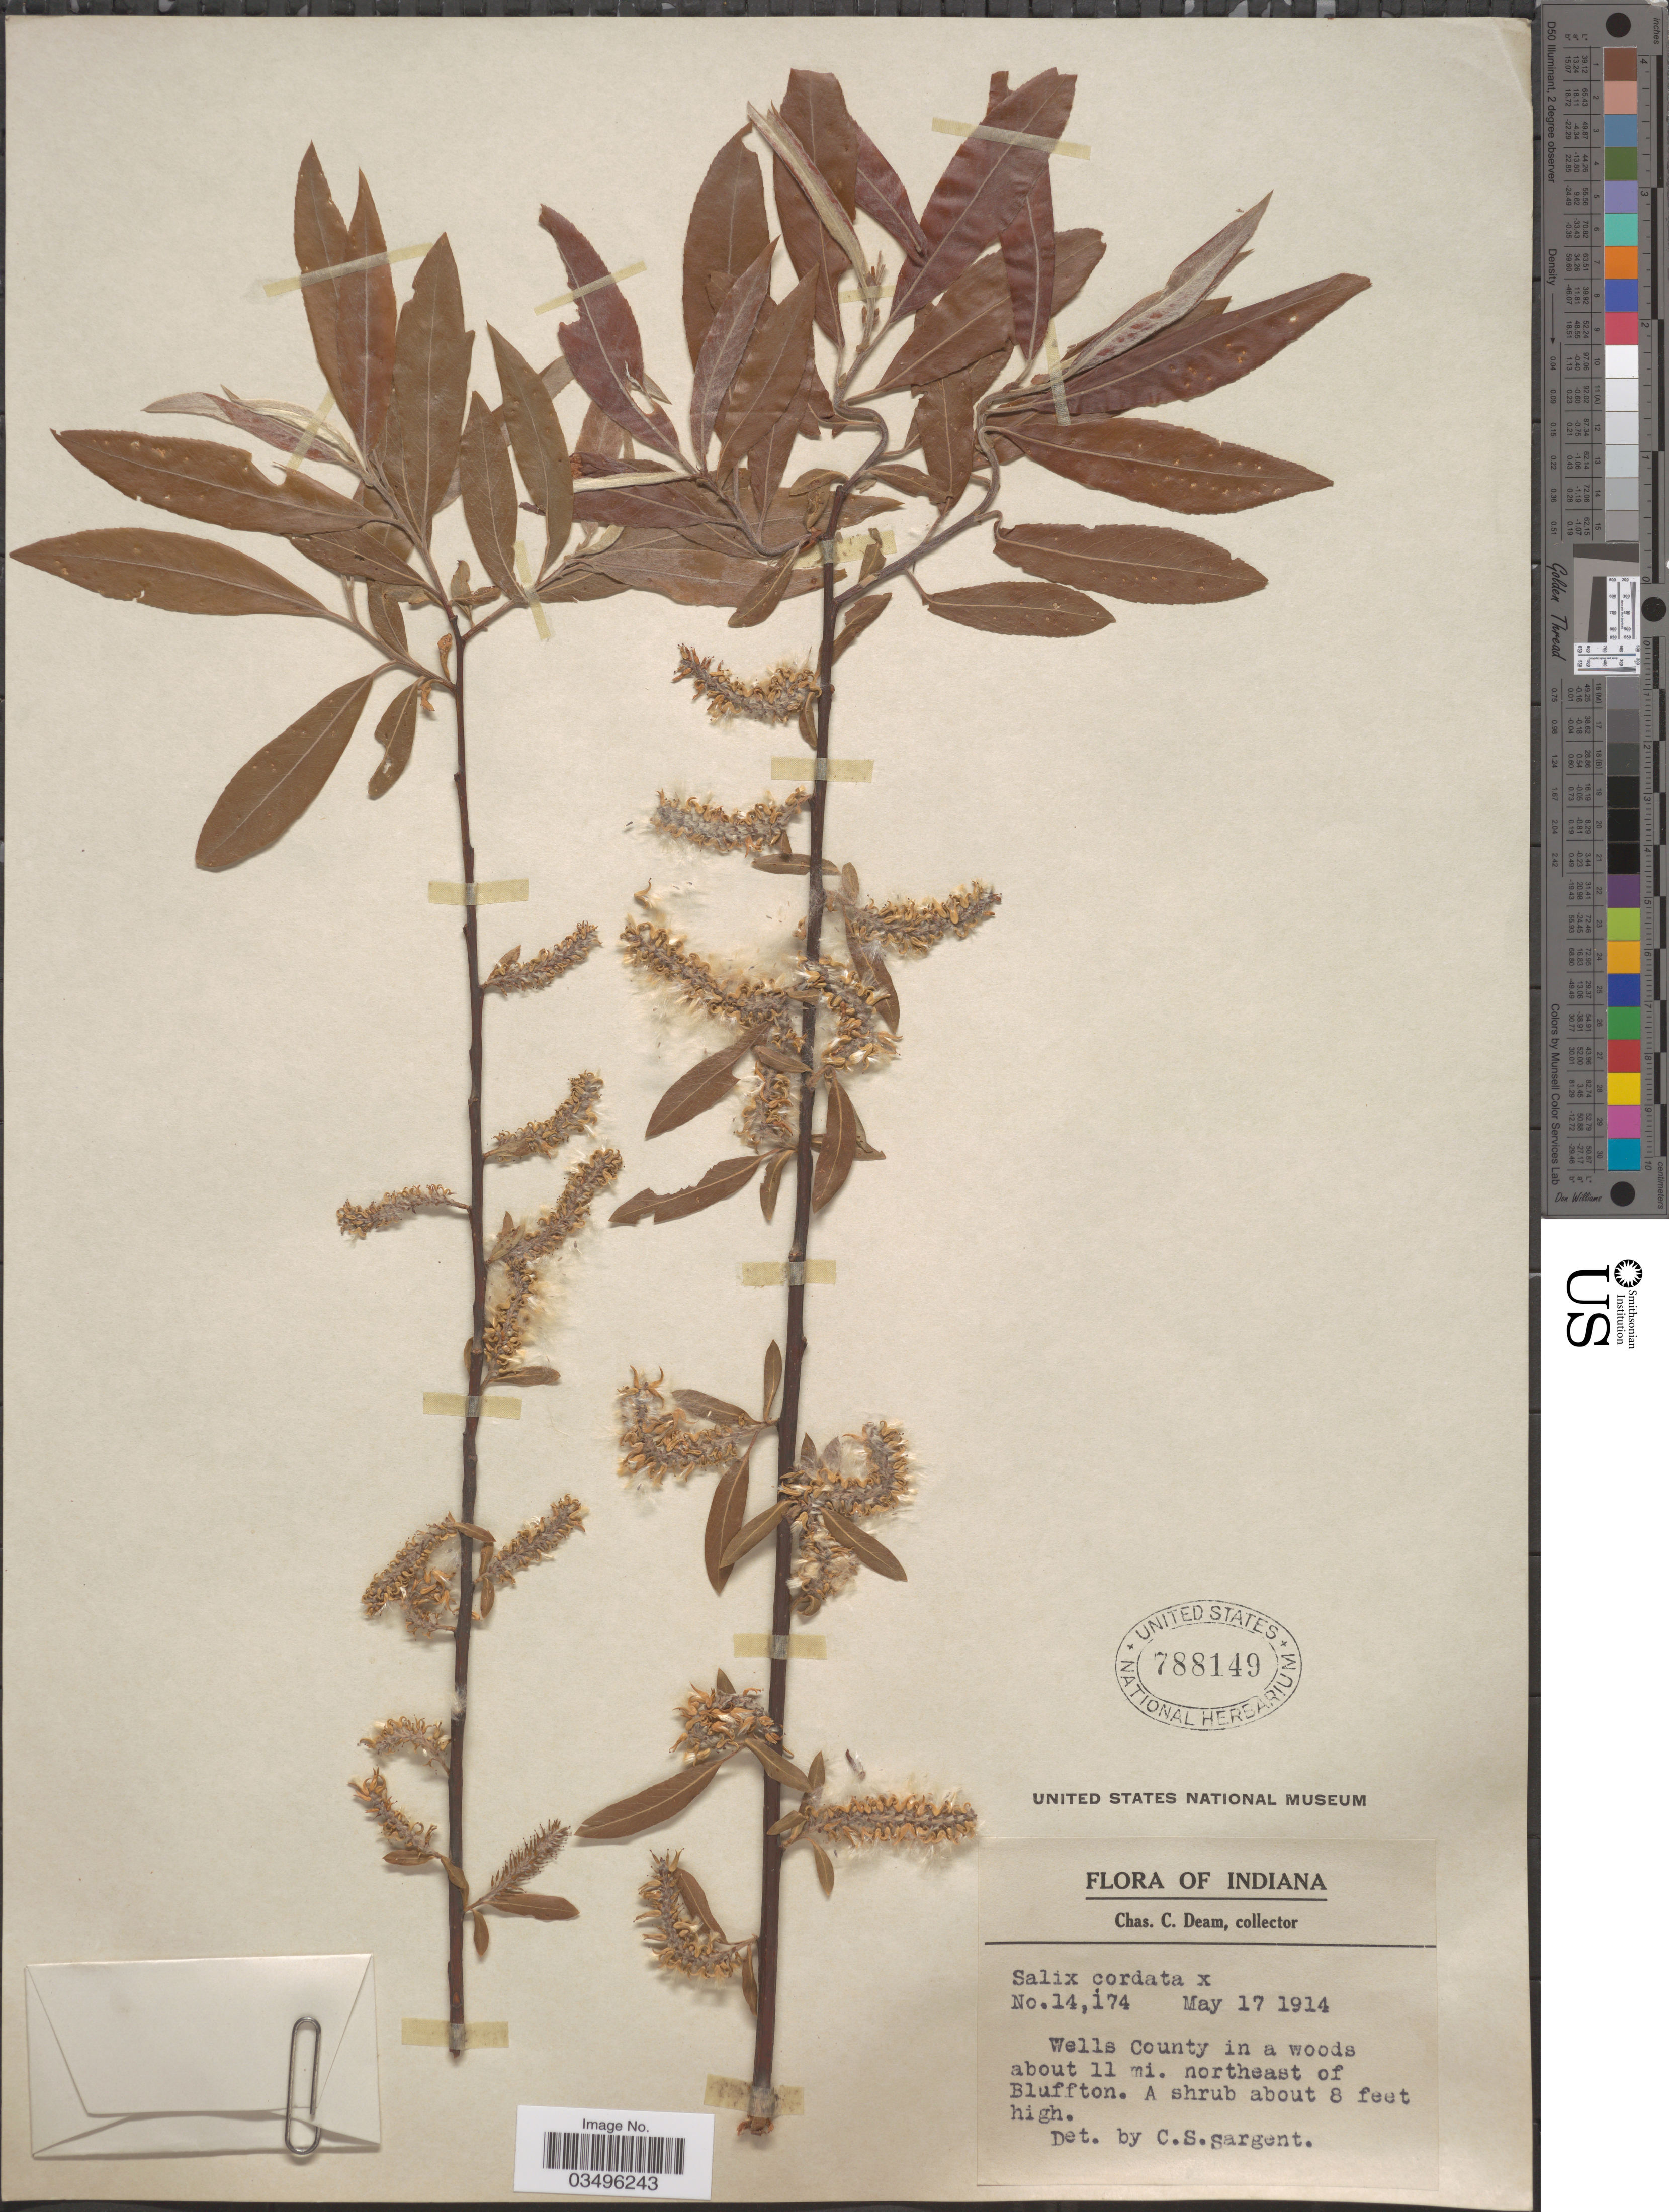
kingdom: Plantae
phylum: Tracheophyta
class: Magnoliopsida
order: Malpighiales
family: Salicaceae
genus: Salix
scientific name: Salix cordata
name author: Michx.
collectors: C. C. Deam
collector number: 14i74*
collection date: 1914-05-17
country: United States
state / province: Indiana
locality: Wells County in a woods about 11 mi. northeast of Bluffton.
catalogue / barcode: US 788149